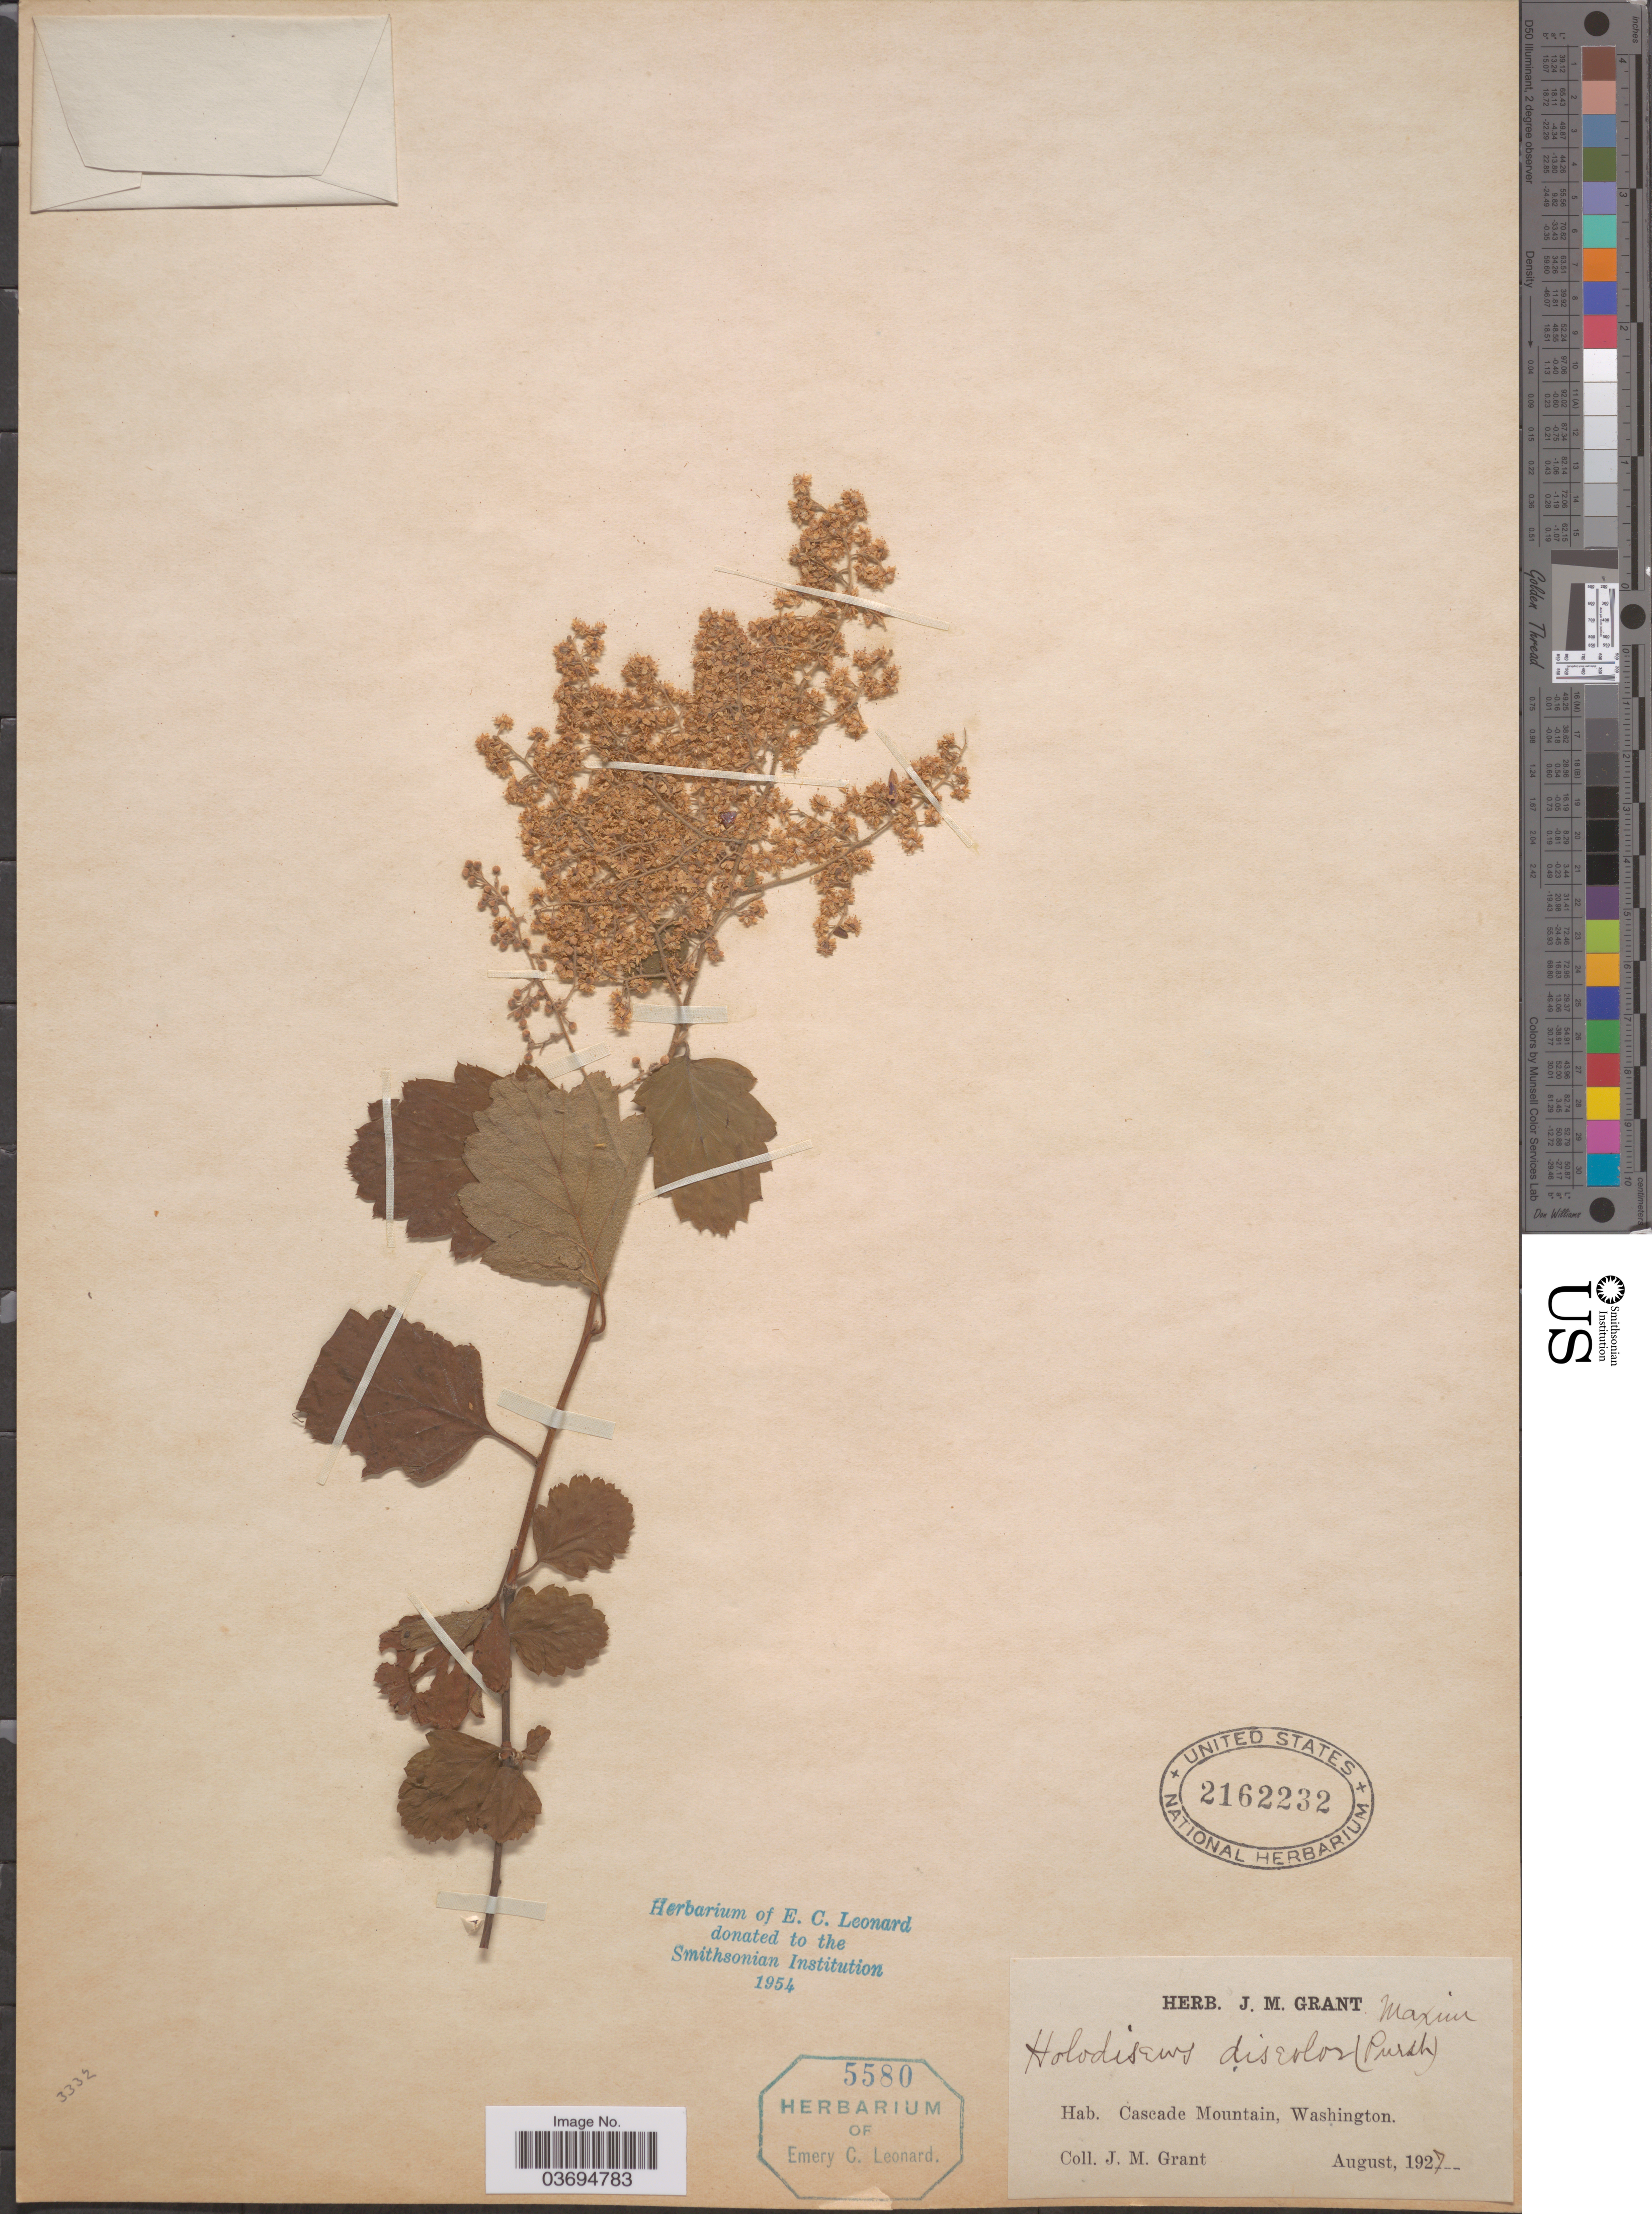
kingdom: Plantae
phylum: Tracheophyta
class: Magnoliopsida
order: Rosales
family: Rosaceae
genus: Holodiscus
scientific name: Holodiscus discolor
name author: (Pursh) Maxim.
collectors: J. M. Grant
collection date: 1927-08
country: United States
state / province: Washington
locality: Cascade Mountain, Washington.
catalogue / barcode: US 2162232